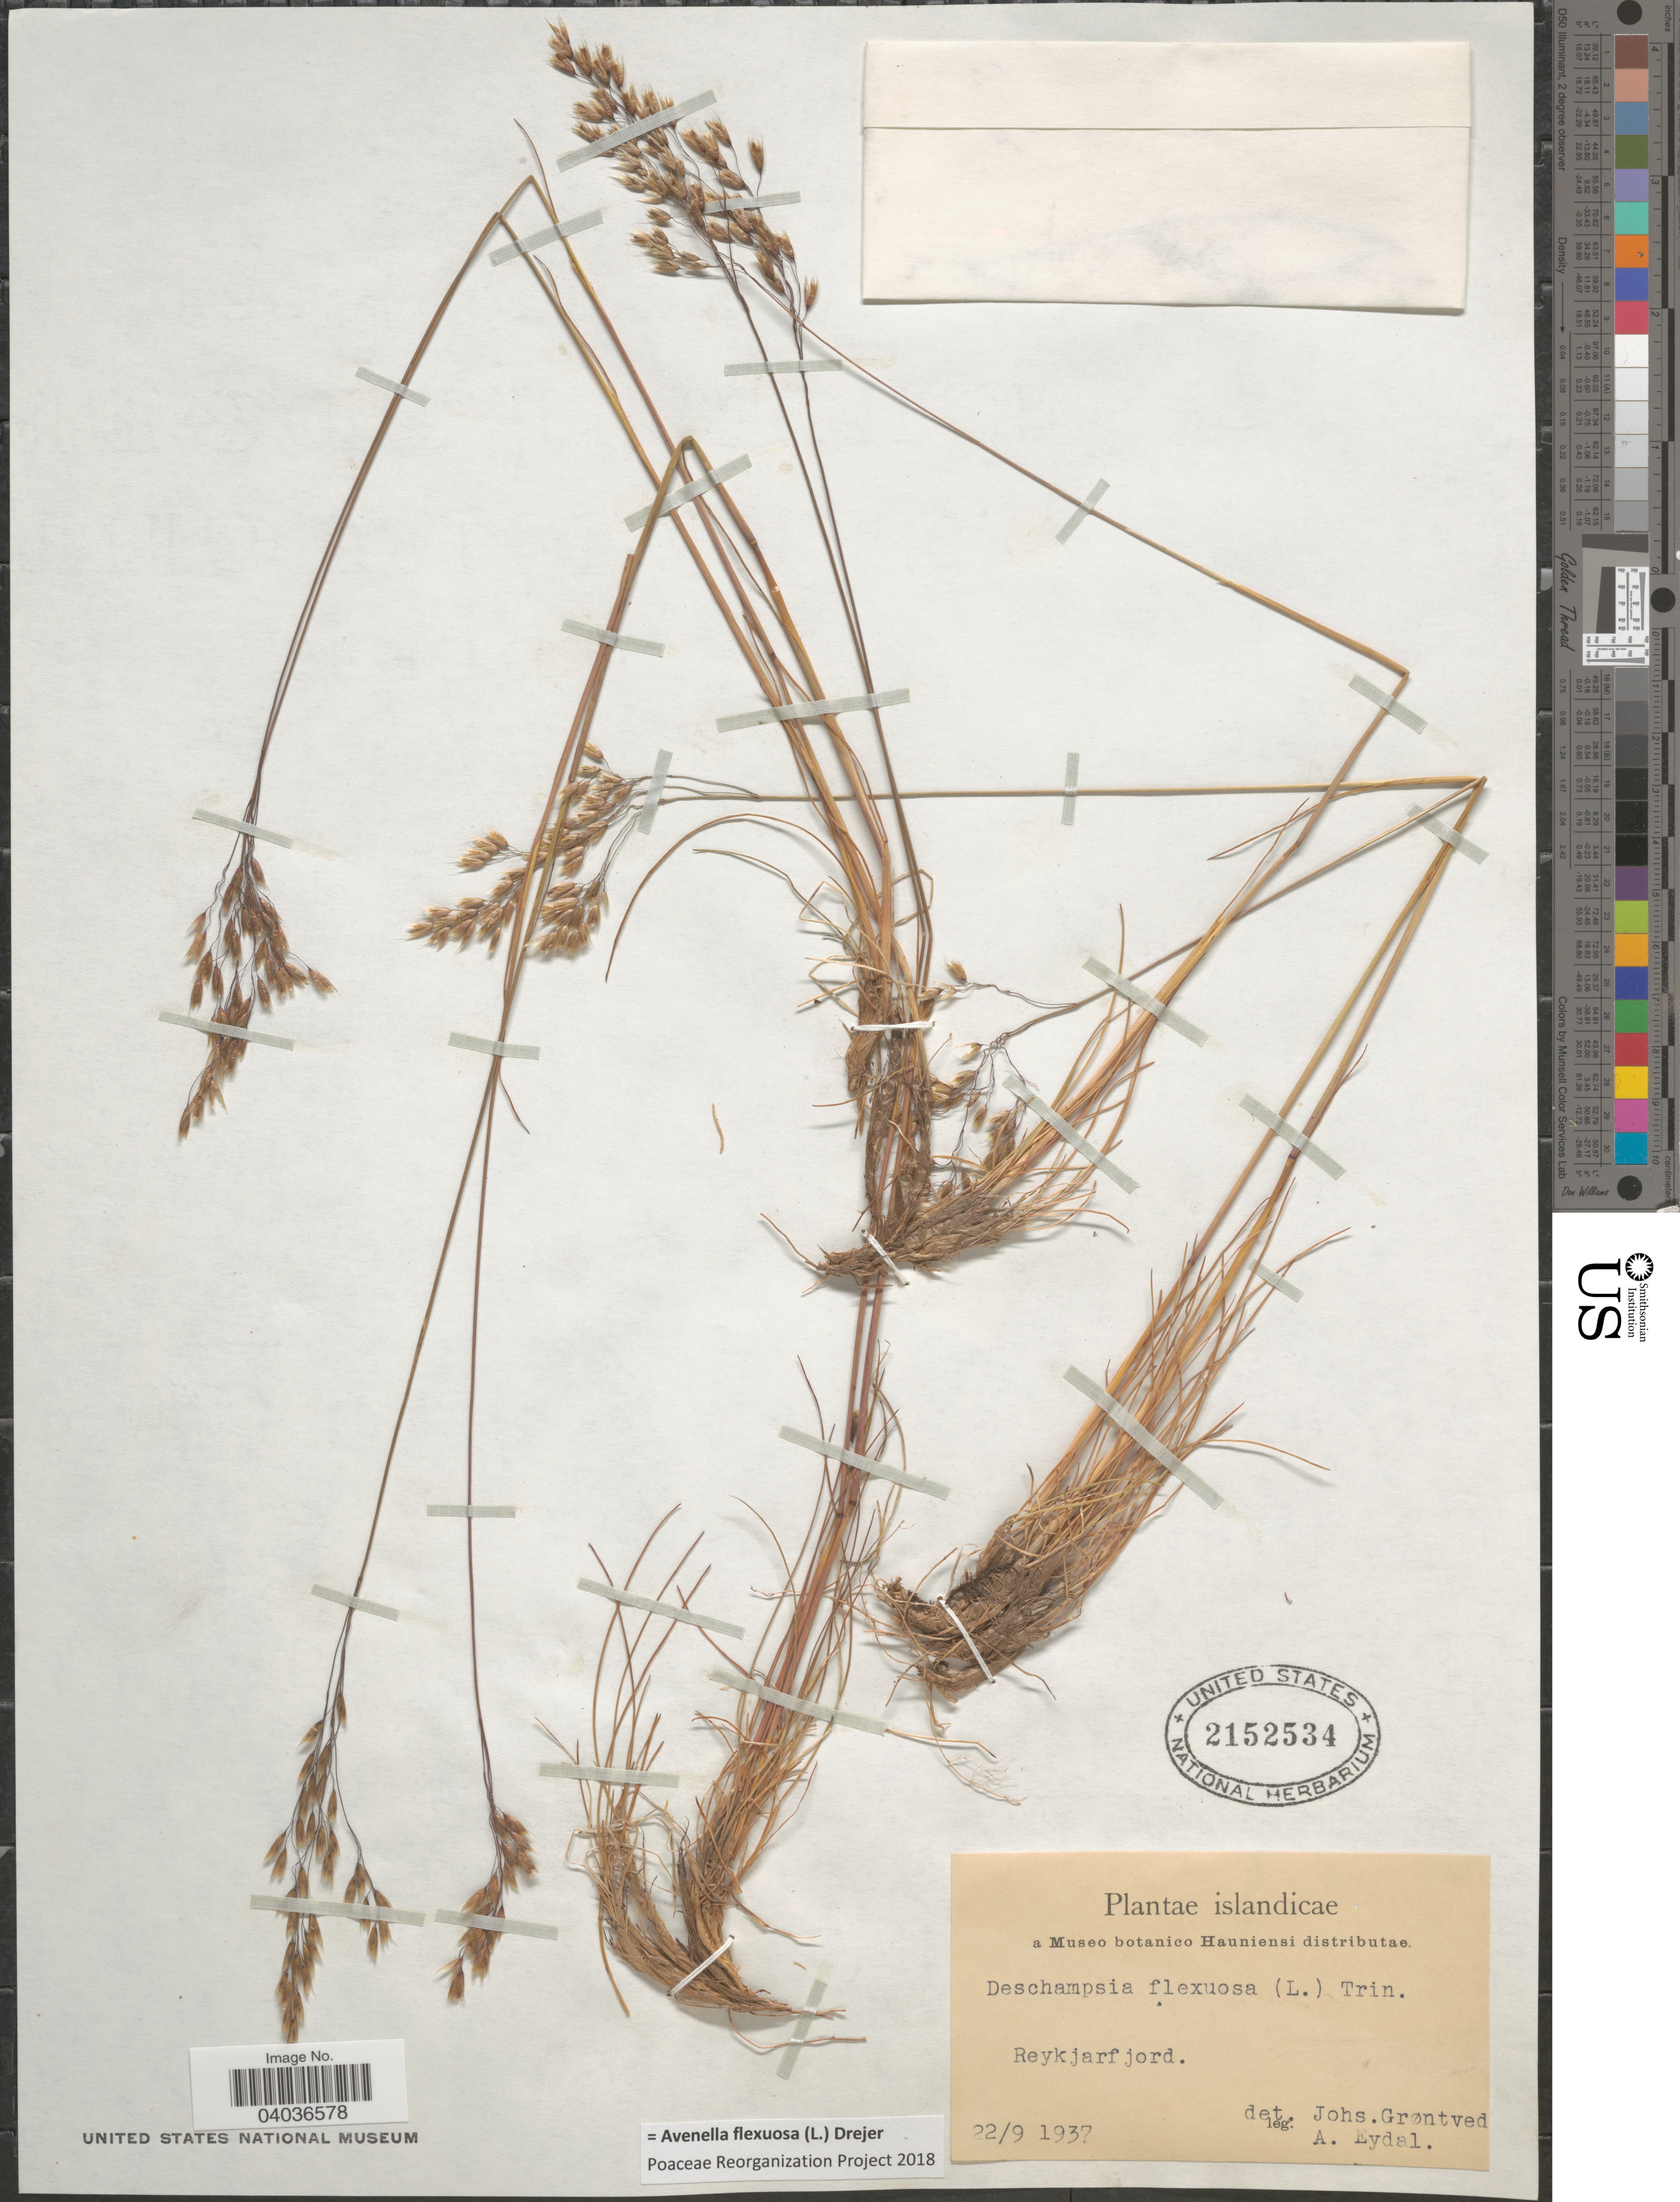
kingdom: Plantae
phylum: Tracheophyta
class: Liliopsida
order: Poales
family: Poaceae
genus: Avenella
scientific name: Avenella flexuosa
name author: (L.) Drejer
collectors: A. Eydal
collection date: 1937-09-22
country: Iceland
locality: Reykjarfjord.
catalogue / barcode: US 2152534